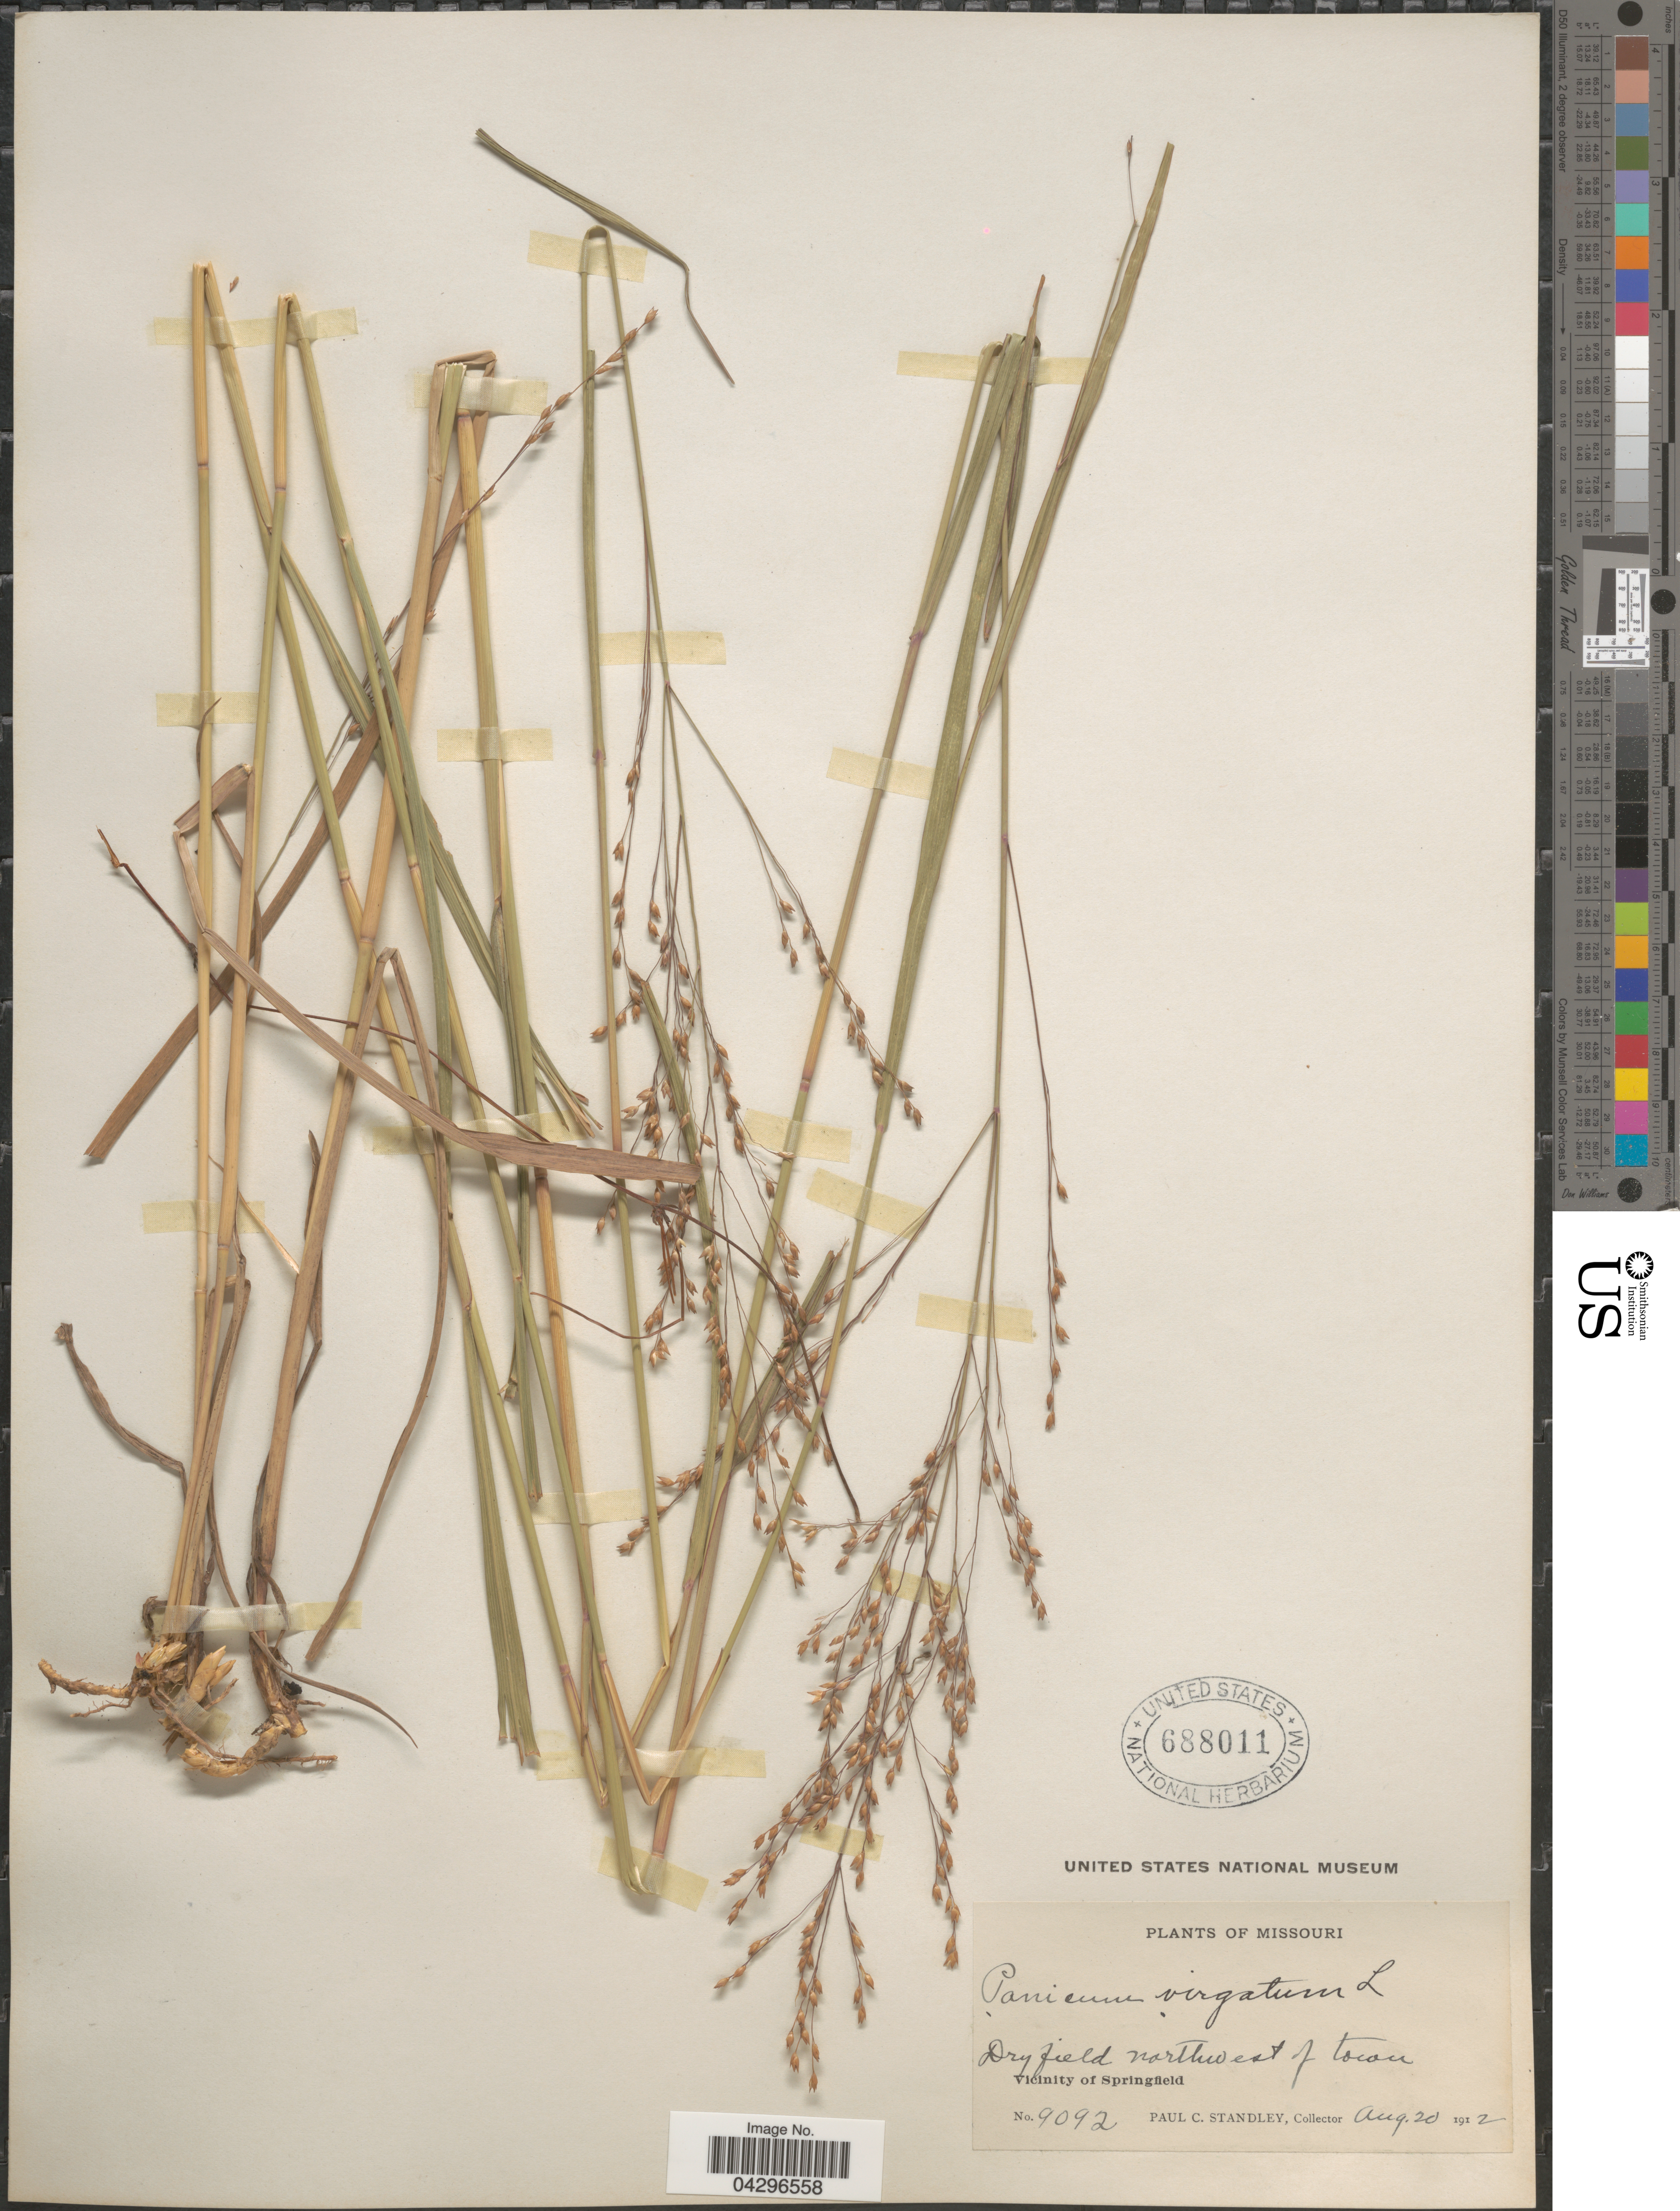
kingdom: Plantae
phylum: Tracheophyta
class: Liliopsida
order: Poales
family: Poaceae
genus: Panicum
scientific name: Panicum virgatum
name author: L.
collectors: P. C. Standley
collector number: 9092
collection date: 1912-08-20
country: United States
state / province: Missouri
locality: Dry field northwest of town. Vicinity of Springfield.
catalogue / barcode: US 688011